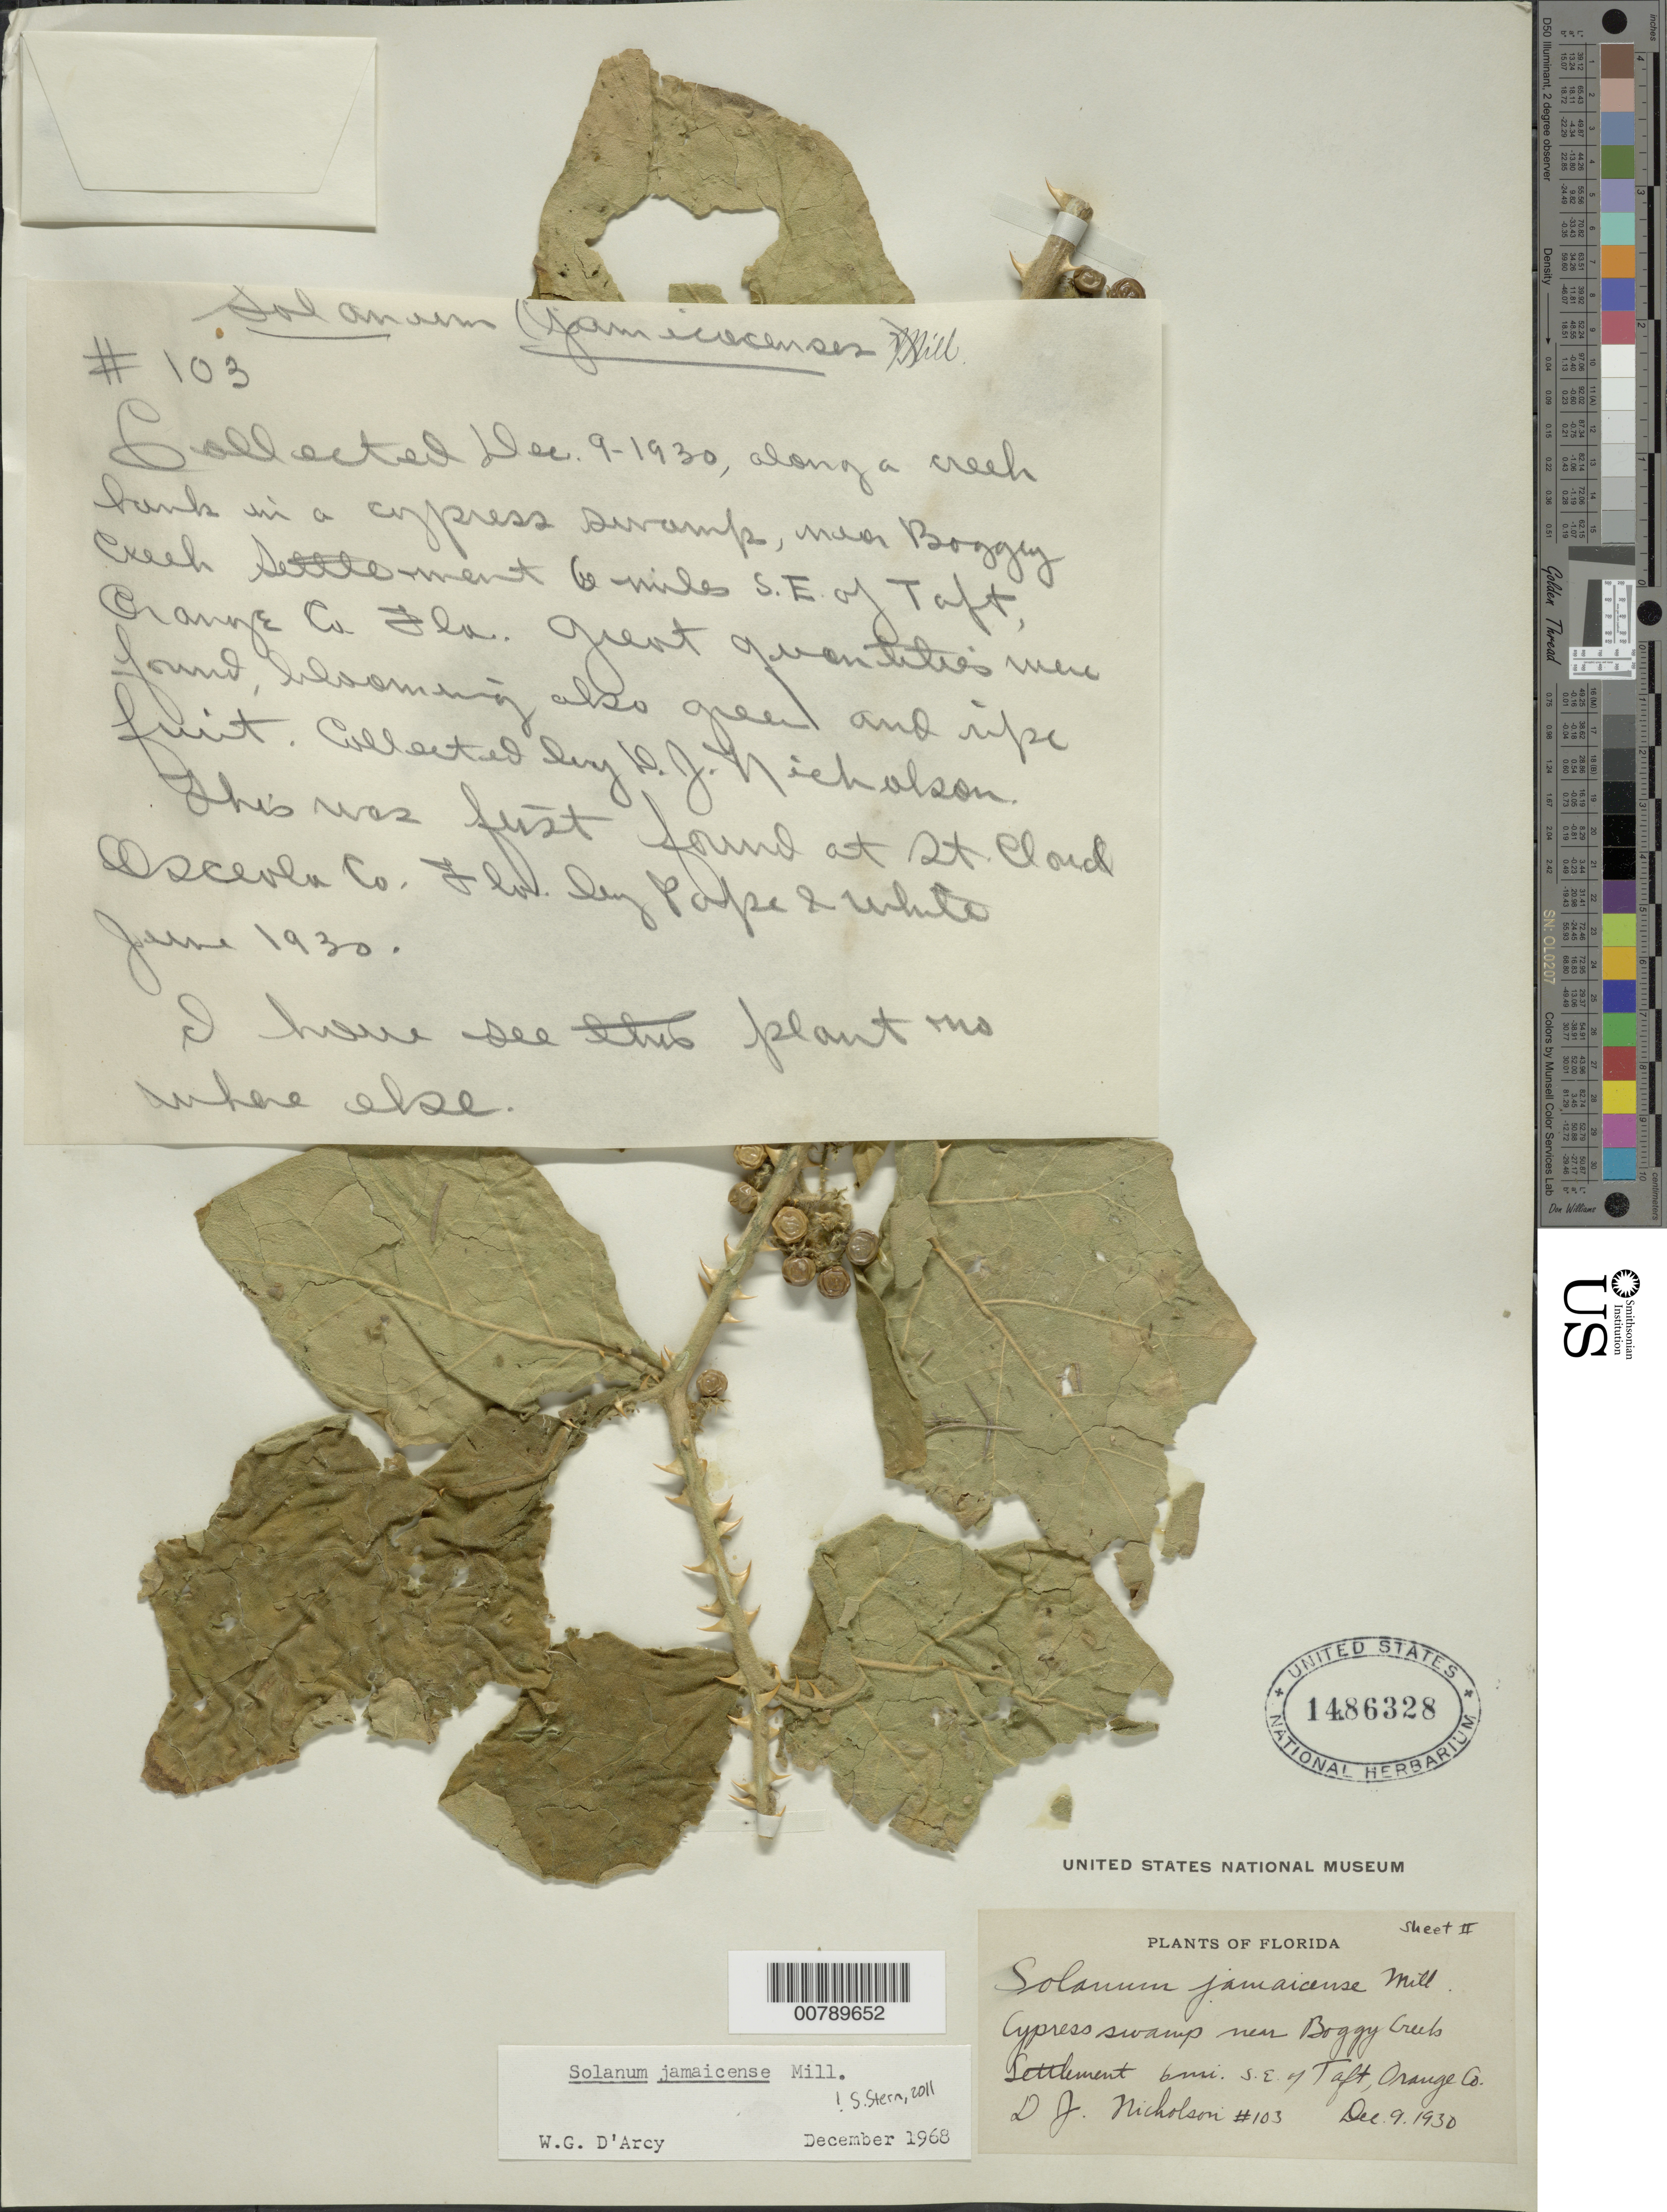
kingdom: Plantae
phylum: Tracheophyta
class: Magnoliopsida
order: Solanales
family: Solanaceae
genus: Solanum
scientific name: Solanum jamaicense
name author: Mill.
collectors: D. Nicholson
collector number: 103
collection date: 1930-12-09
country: United States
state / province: Florida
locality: Cypress swamp near Boggy Creek, Settlement 6 mi. S. E. of Taft, Orange Co.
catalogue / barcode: US 1486328